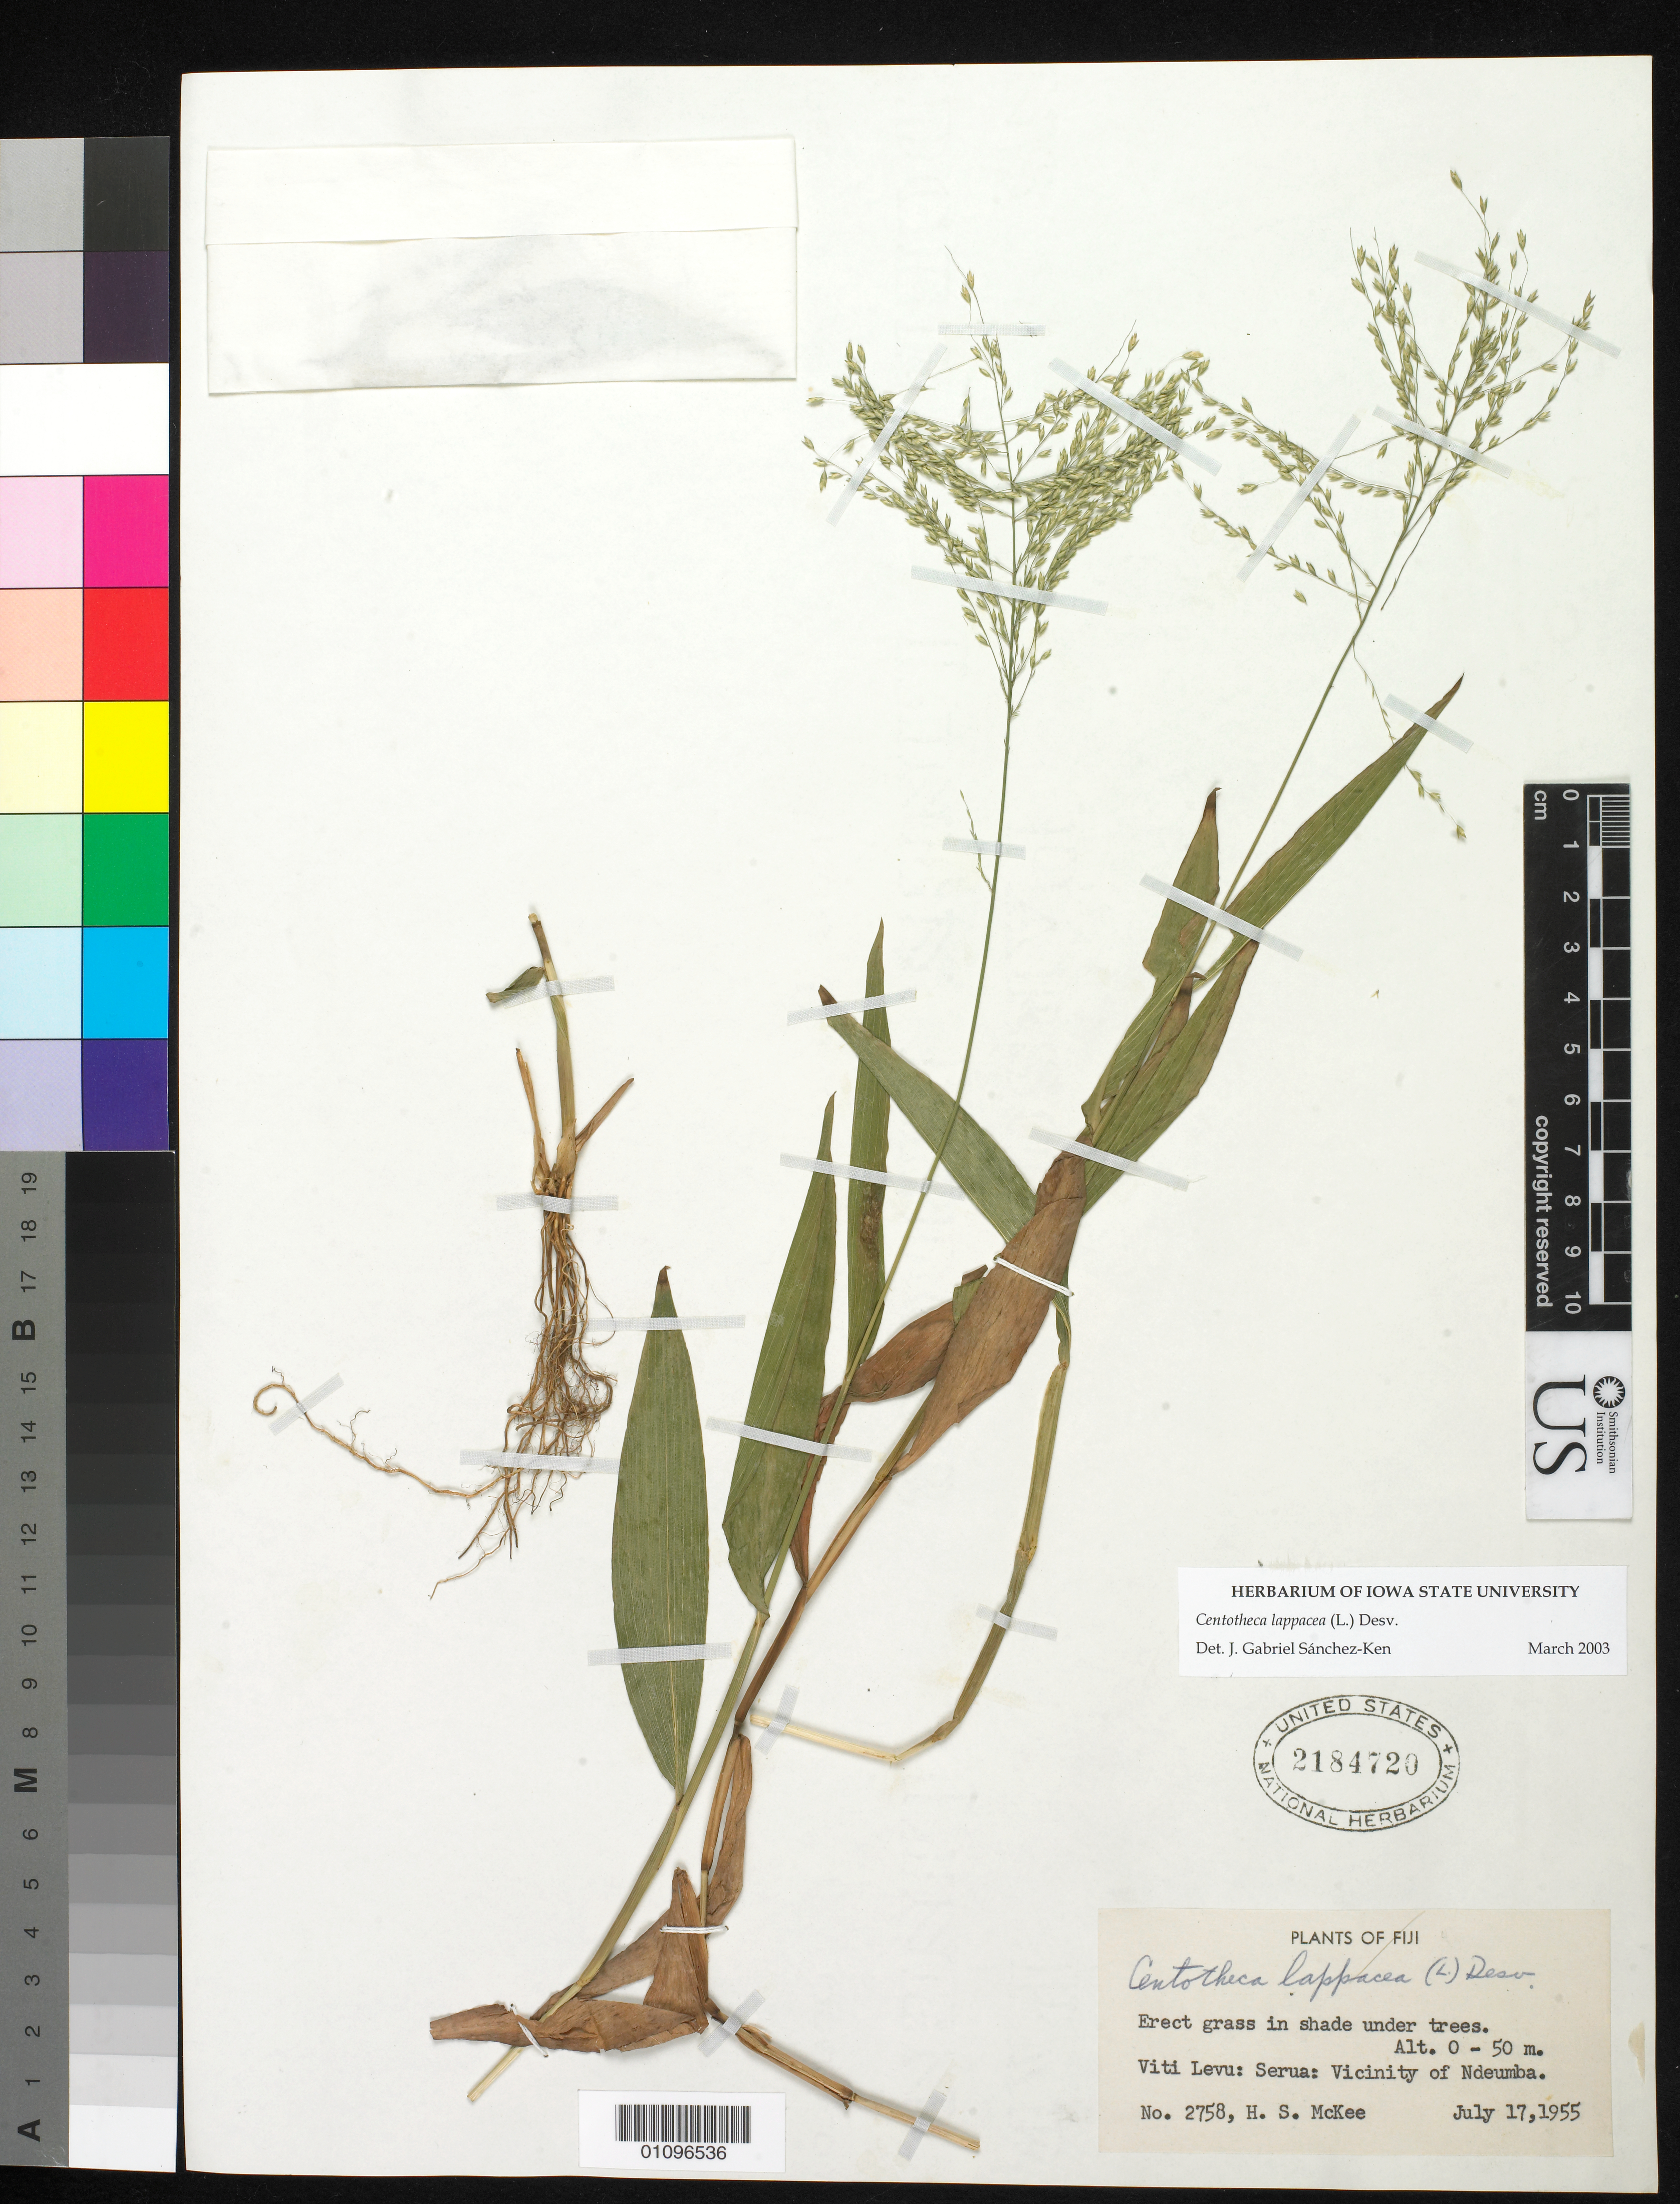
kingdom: Plantae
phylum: Tracheophyta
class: Liliopsida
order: Poales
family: Poaceae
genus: Centotheca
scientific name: Centotheca lappacea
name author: (L.) Desv.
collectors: H. S. McKee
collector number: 2758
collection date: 1955-07-17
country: Fiji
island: Viti Levu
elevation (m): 0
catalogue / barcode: US 2184720